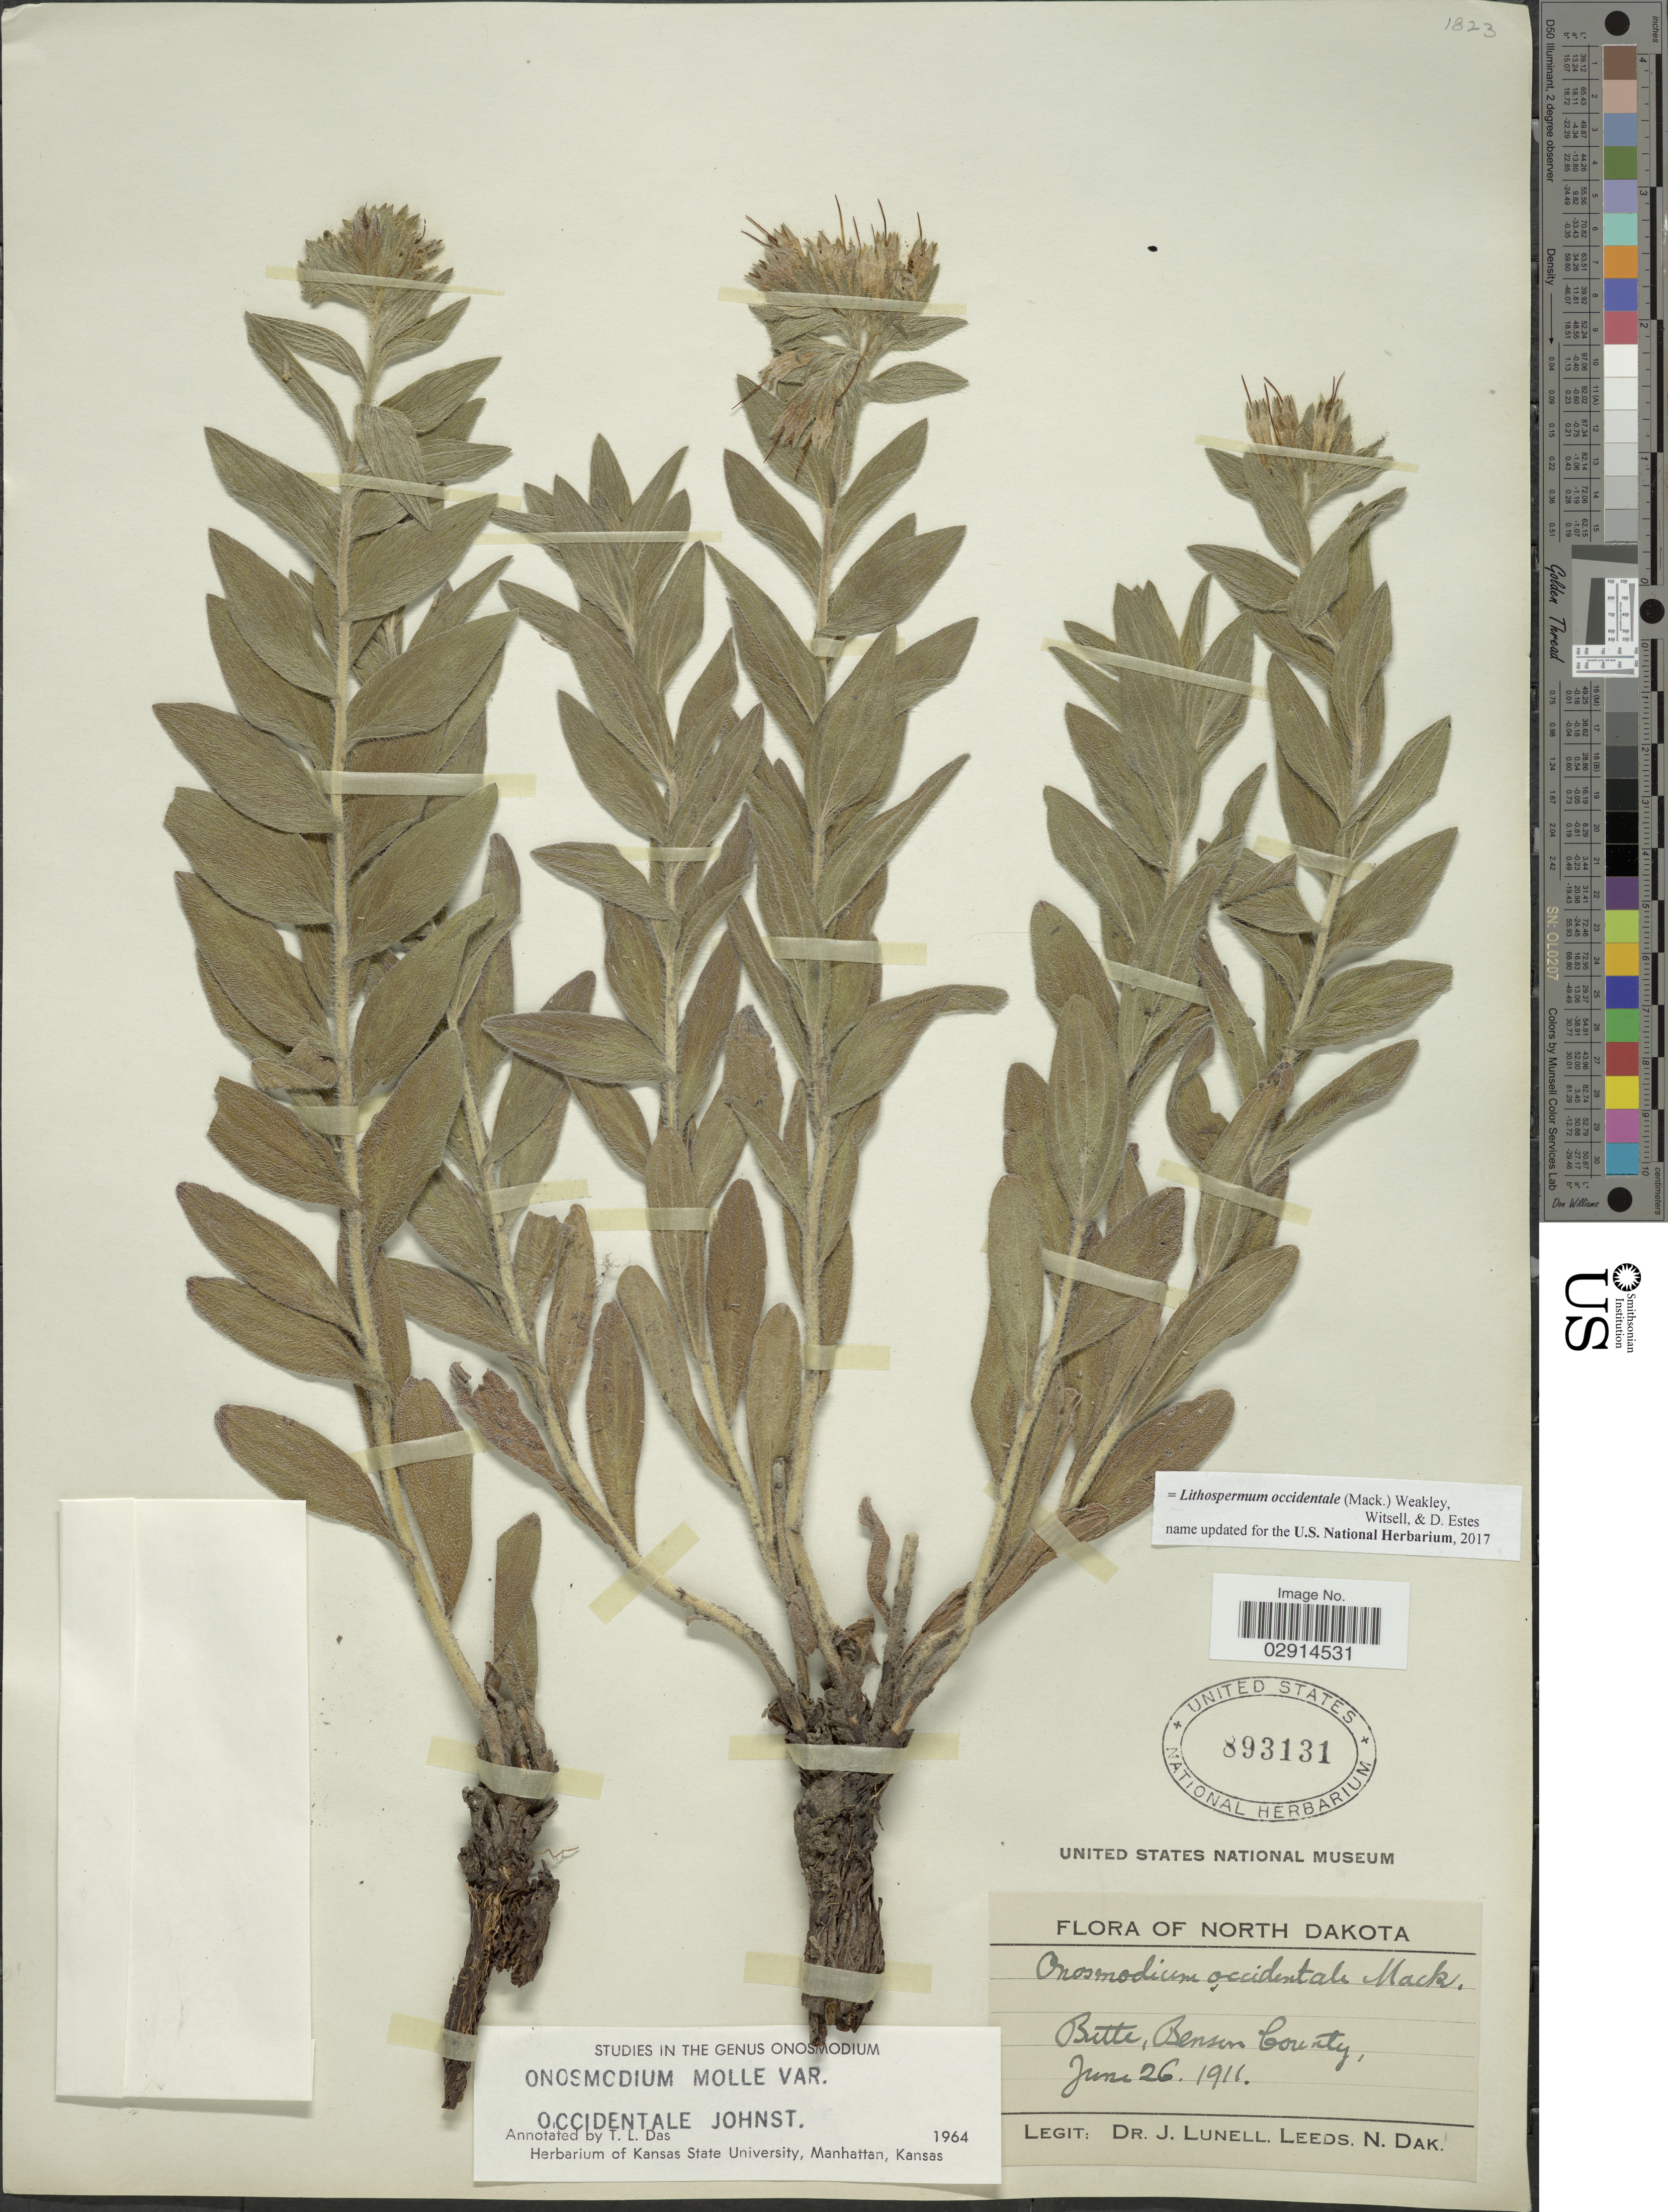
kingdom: Plantae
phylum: Tracheophyta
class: Magnoliopsida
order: Boraginales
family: Boraginaceae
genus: Lithospermum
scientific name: Lithospermum occidentale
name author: (Mack.) Weakley et al.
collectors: J. Lunell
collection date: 1911-06-26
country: United States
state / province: North Dakota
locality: Butte, Benson County.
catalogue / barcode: US 893131